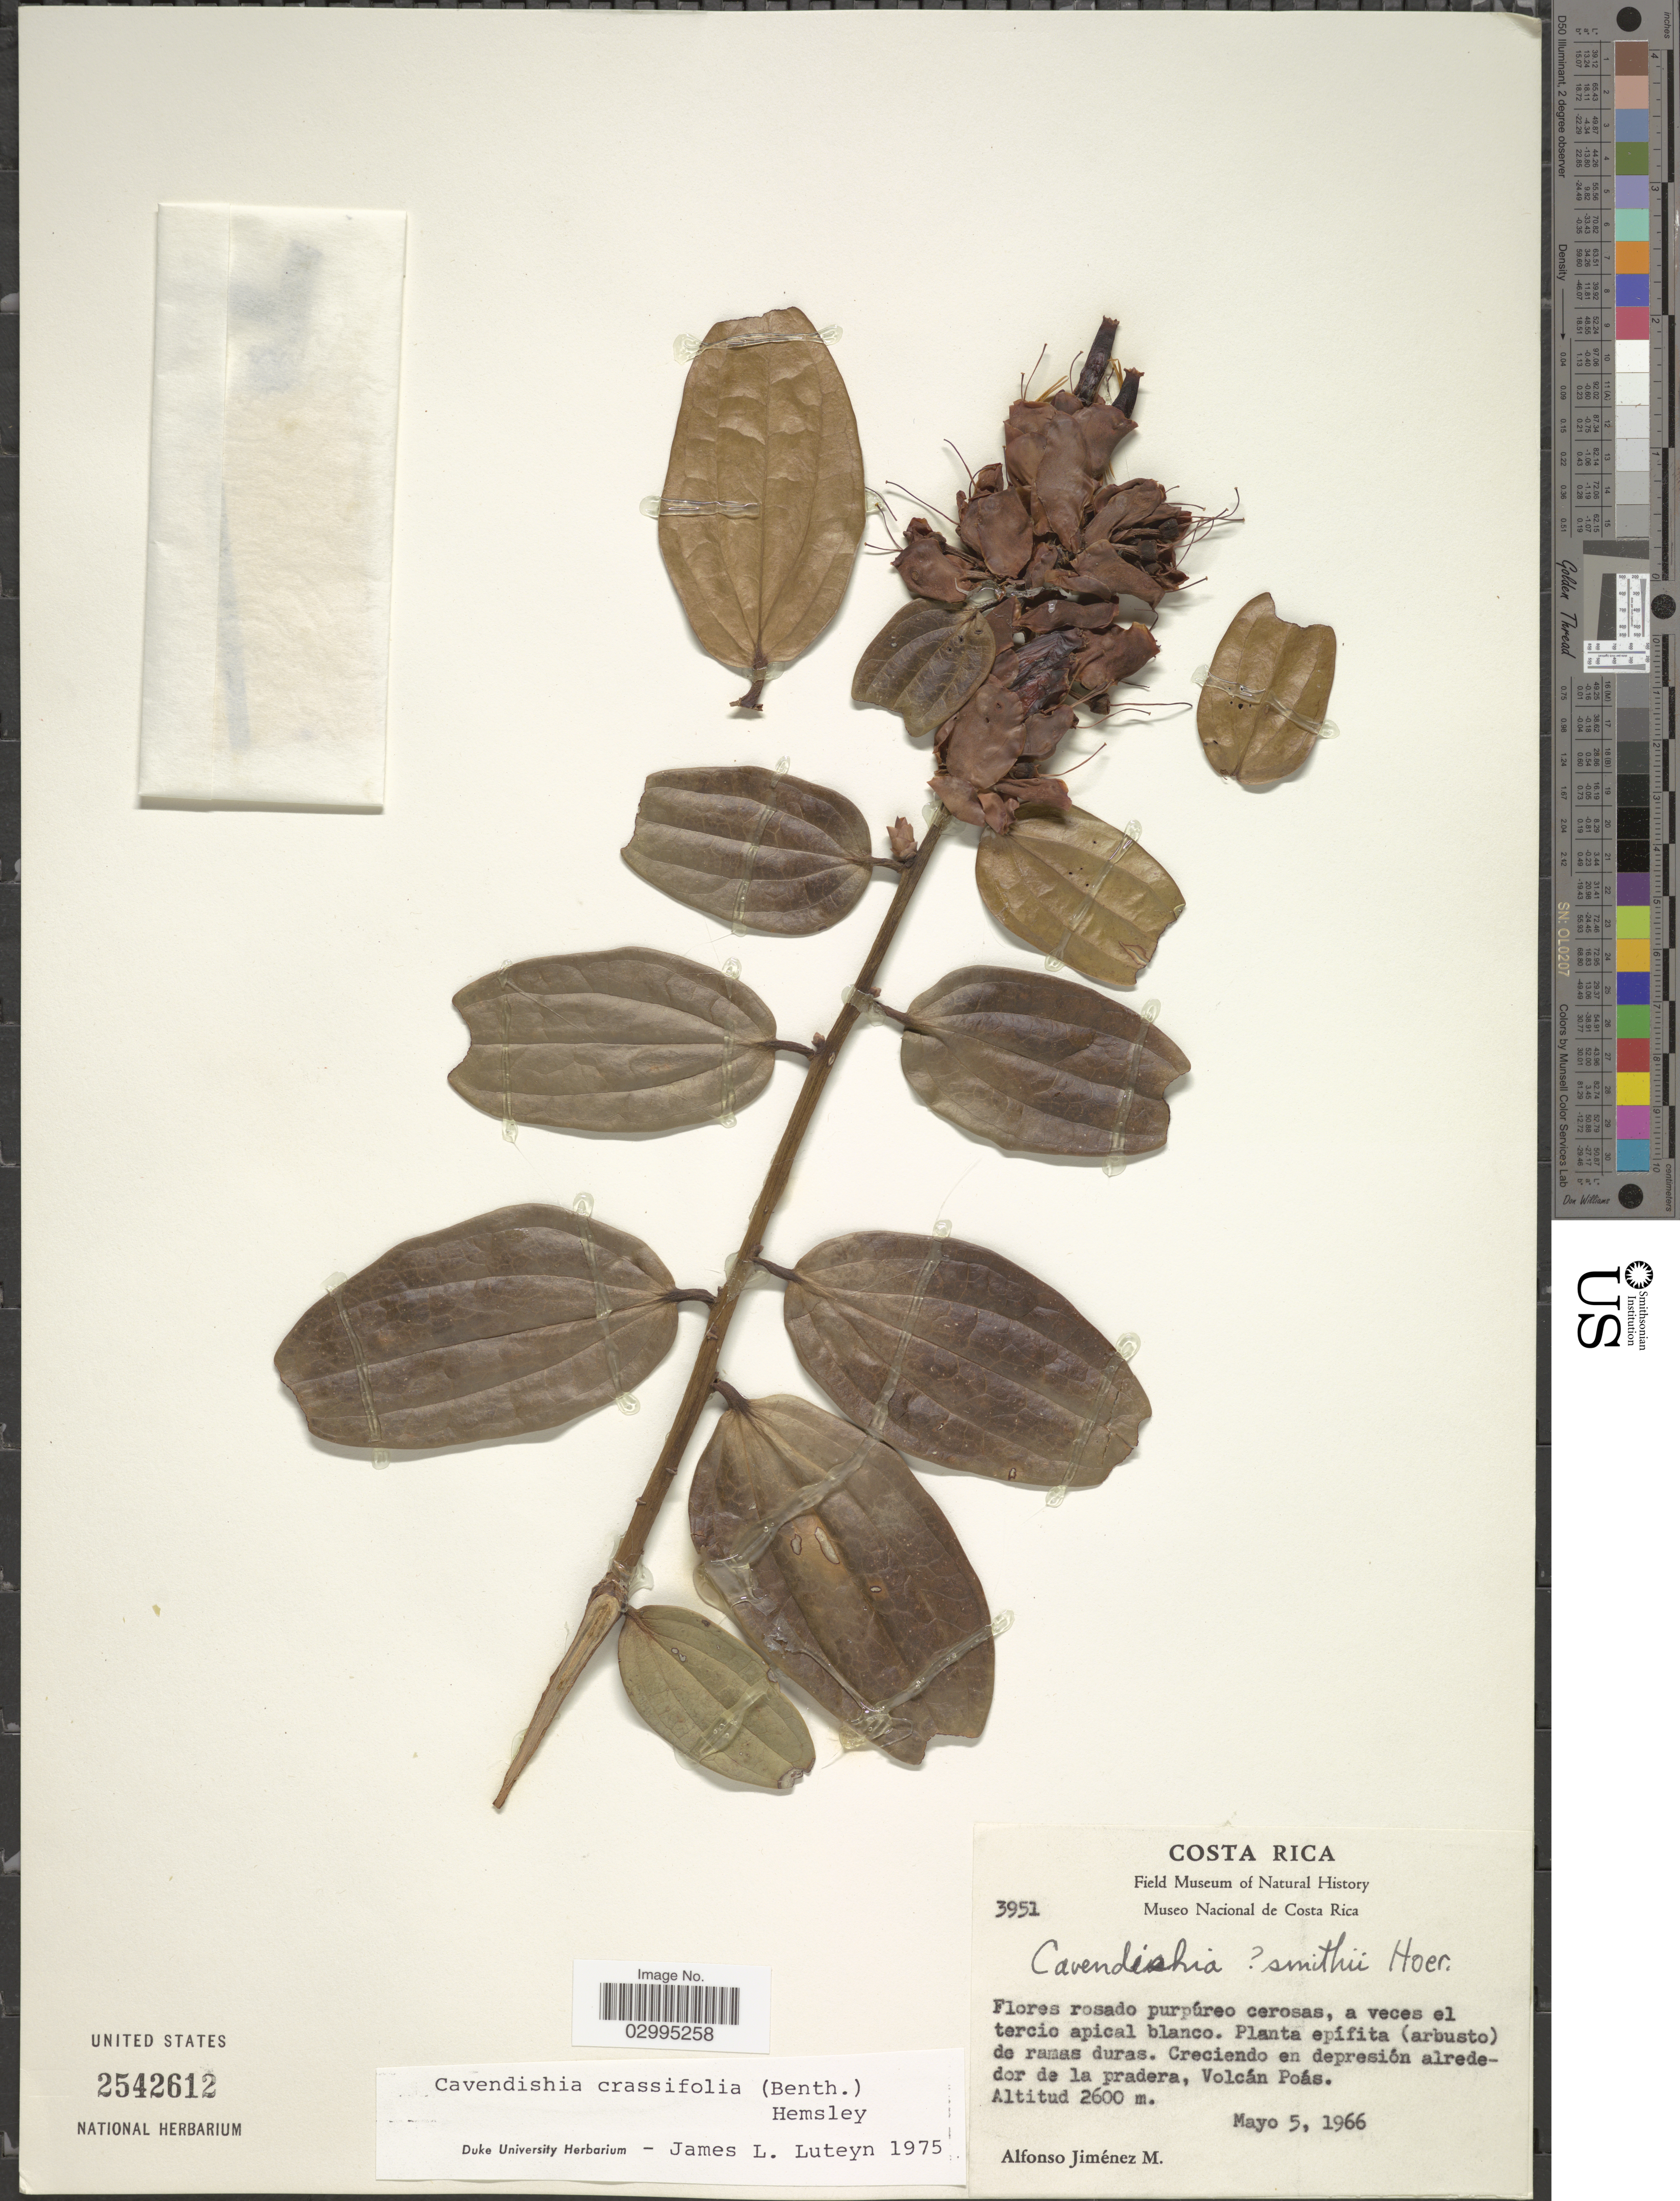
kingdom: Plantae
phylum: Tracheophyta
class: Magnoliopsida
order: Ericales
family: Ericaceae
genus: Cavendishia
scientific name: Cavendishia crassifolia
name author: (Benth.) Hemsl.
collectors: A. Jimenez M.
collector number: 3951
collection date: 1966-05-05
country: Costa Rica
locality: Creciendo en depresión alrededor de la pradera, Volcán Poás.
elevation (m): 2600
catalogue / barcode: US 2542612